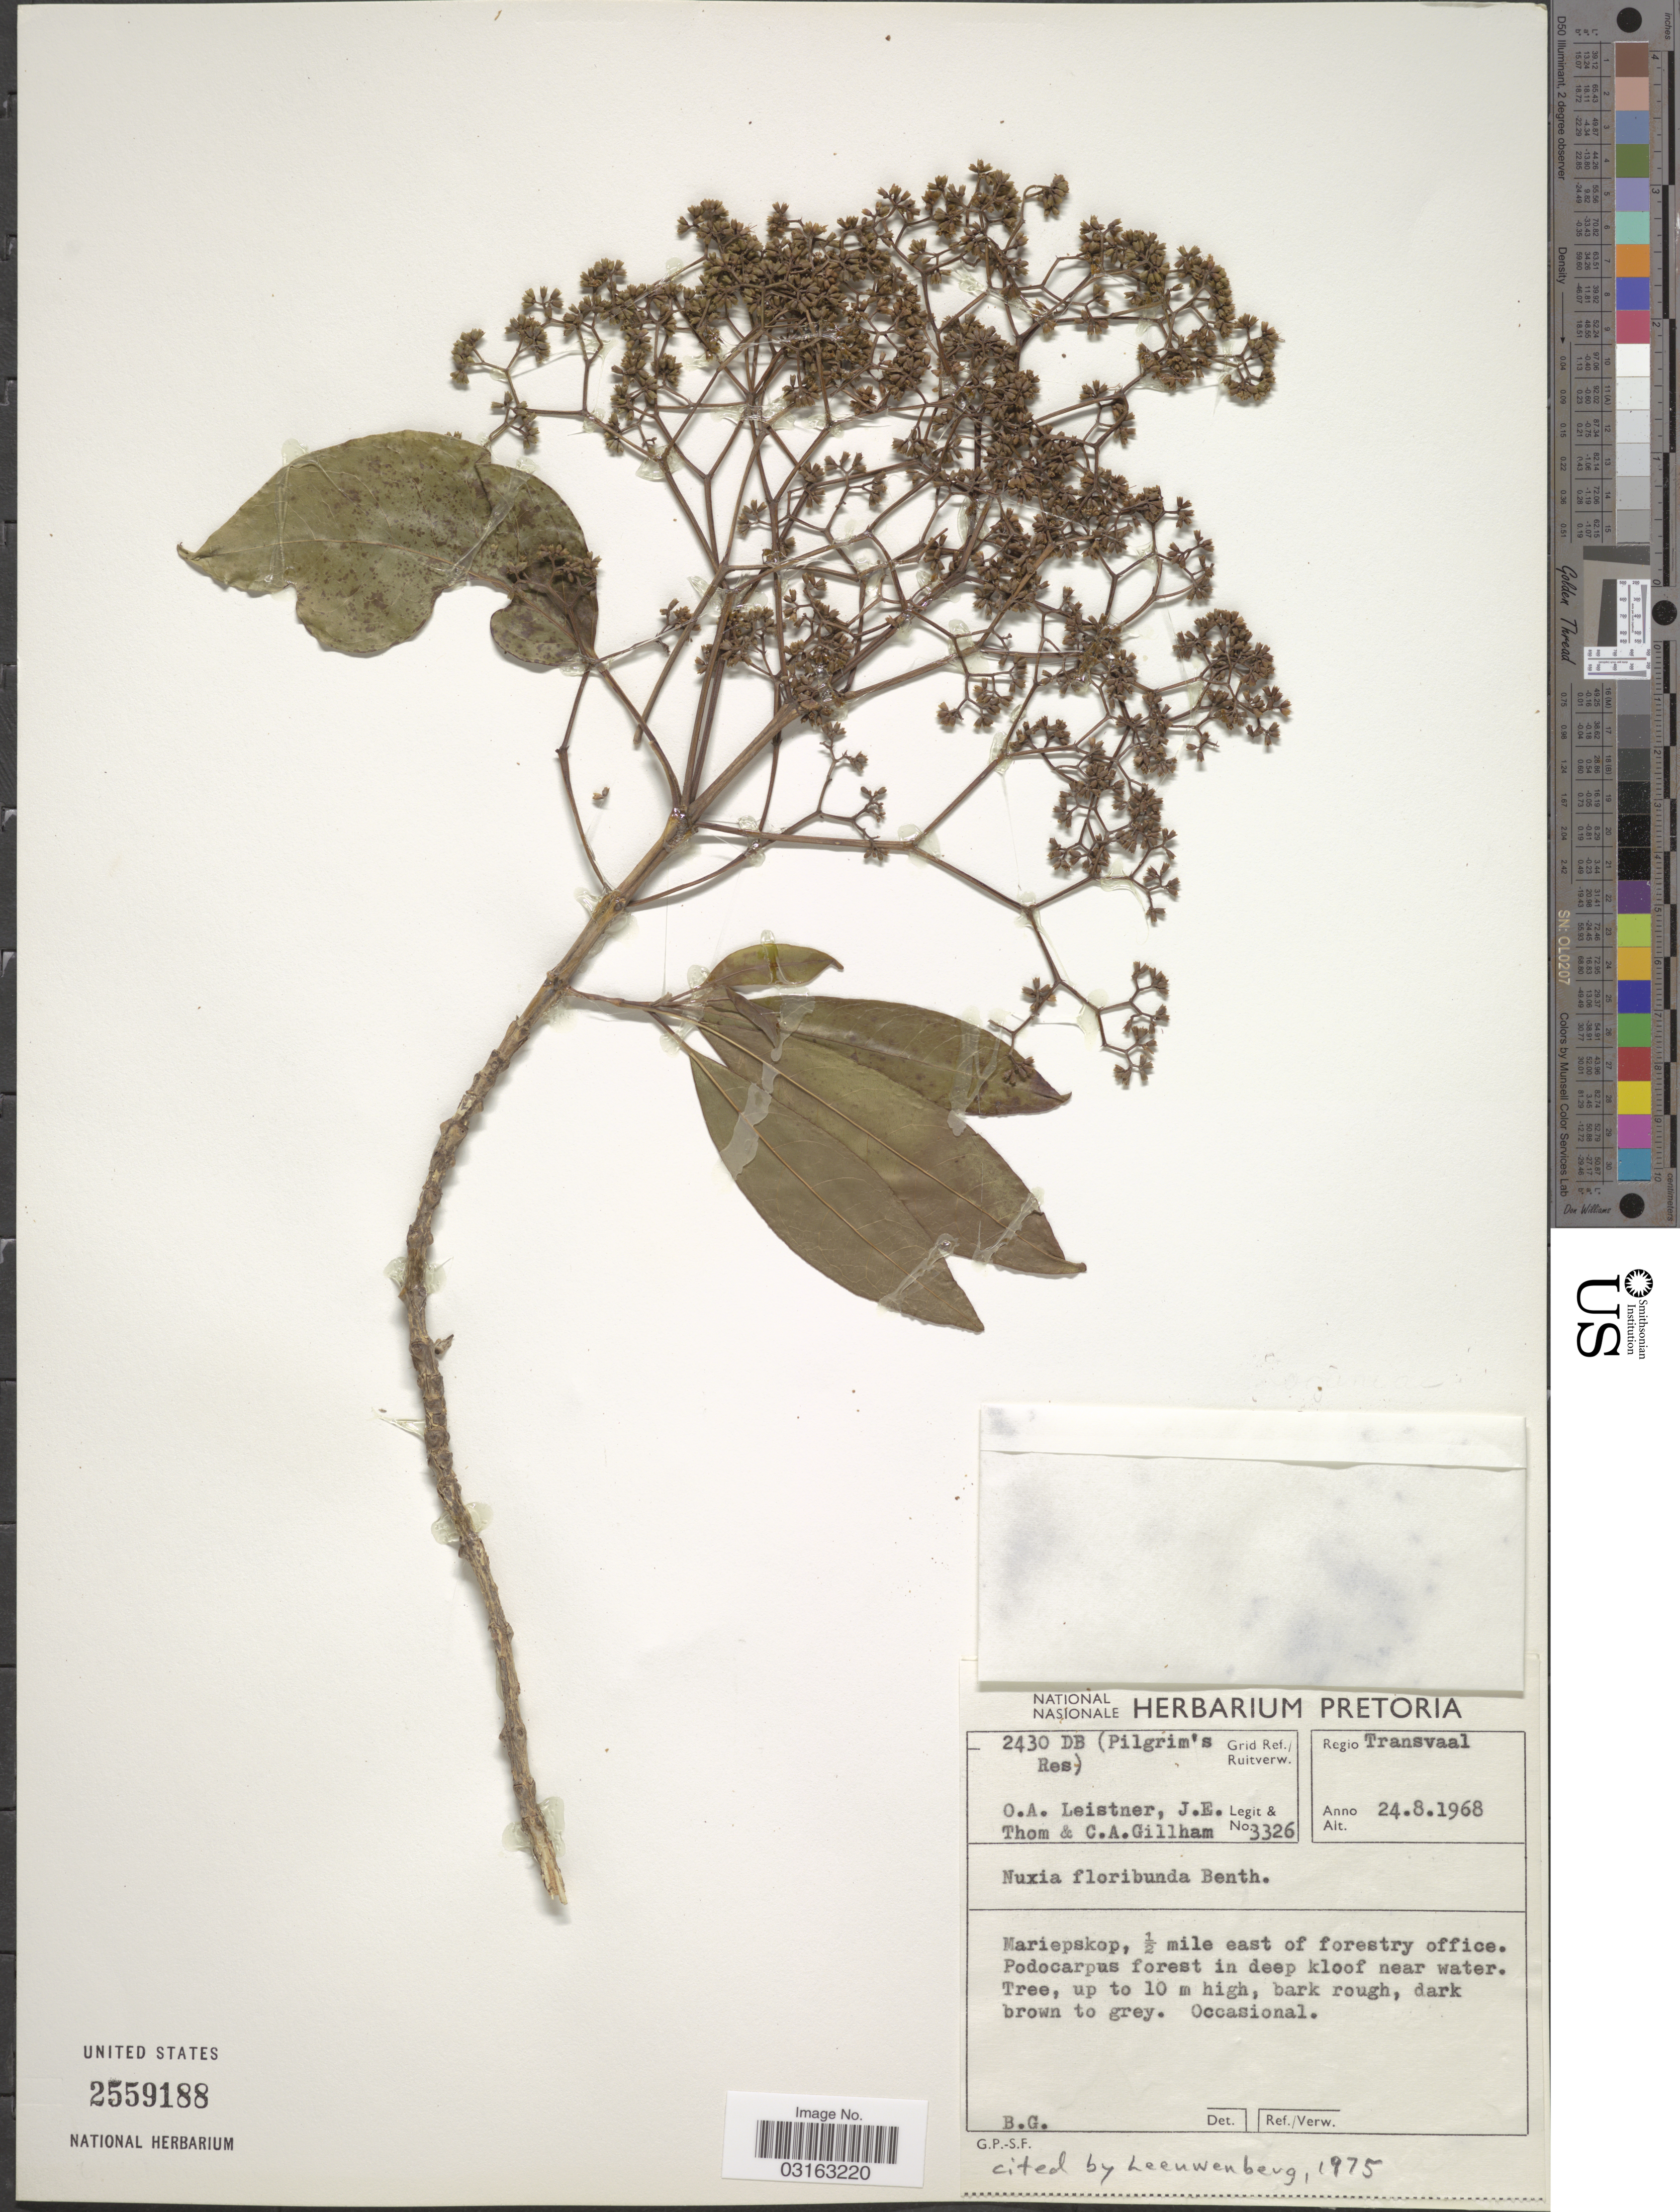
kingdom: Plantae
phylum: Tracheophyta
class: Magnoliopsida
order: Lamiales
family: Stilbaceae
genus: Nuxia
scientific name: Nuxia floribunda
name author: Benth.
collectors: O. A. Leistner, J. Thom & C. Gillham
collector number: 3326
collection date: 1968-08-24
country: South Africa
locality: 2430 DB (Pilgrim's Res) Grid Ref./ Ruitverw. Regio Transvaal. Mariepskop, ½ mile east of forestry office.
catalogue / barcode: US 2559188